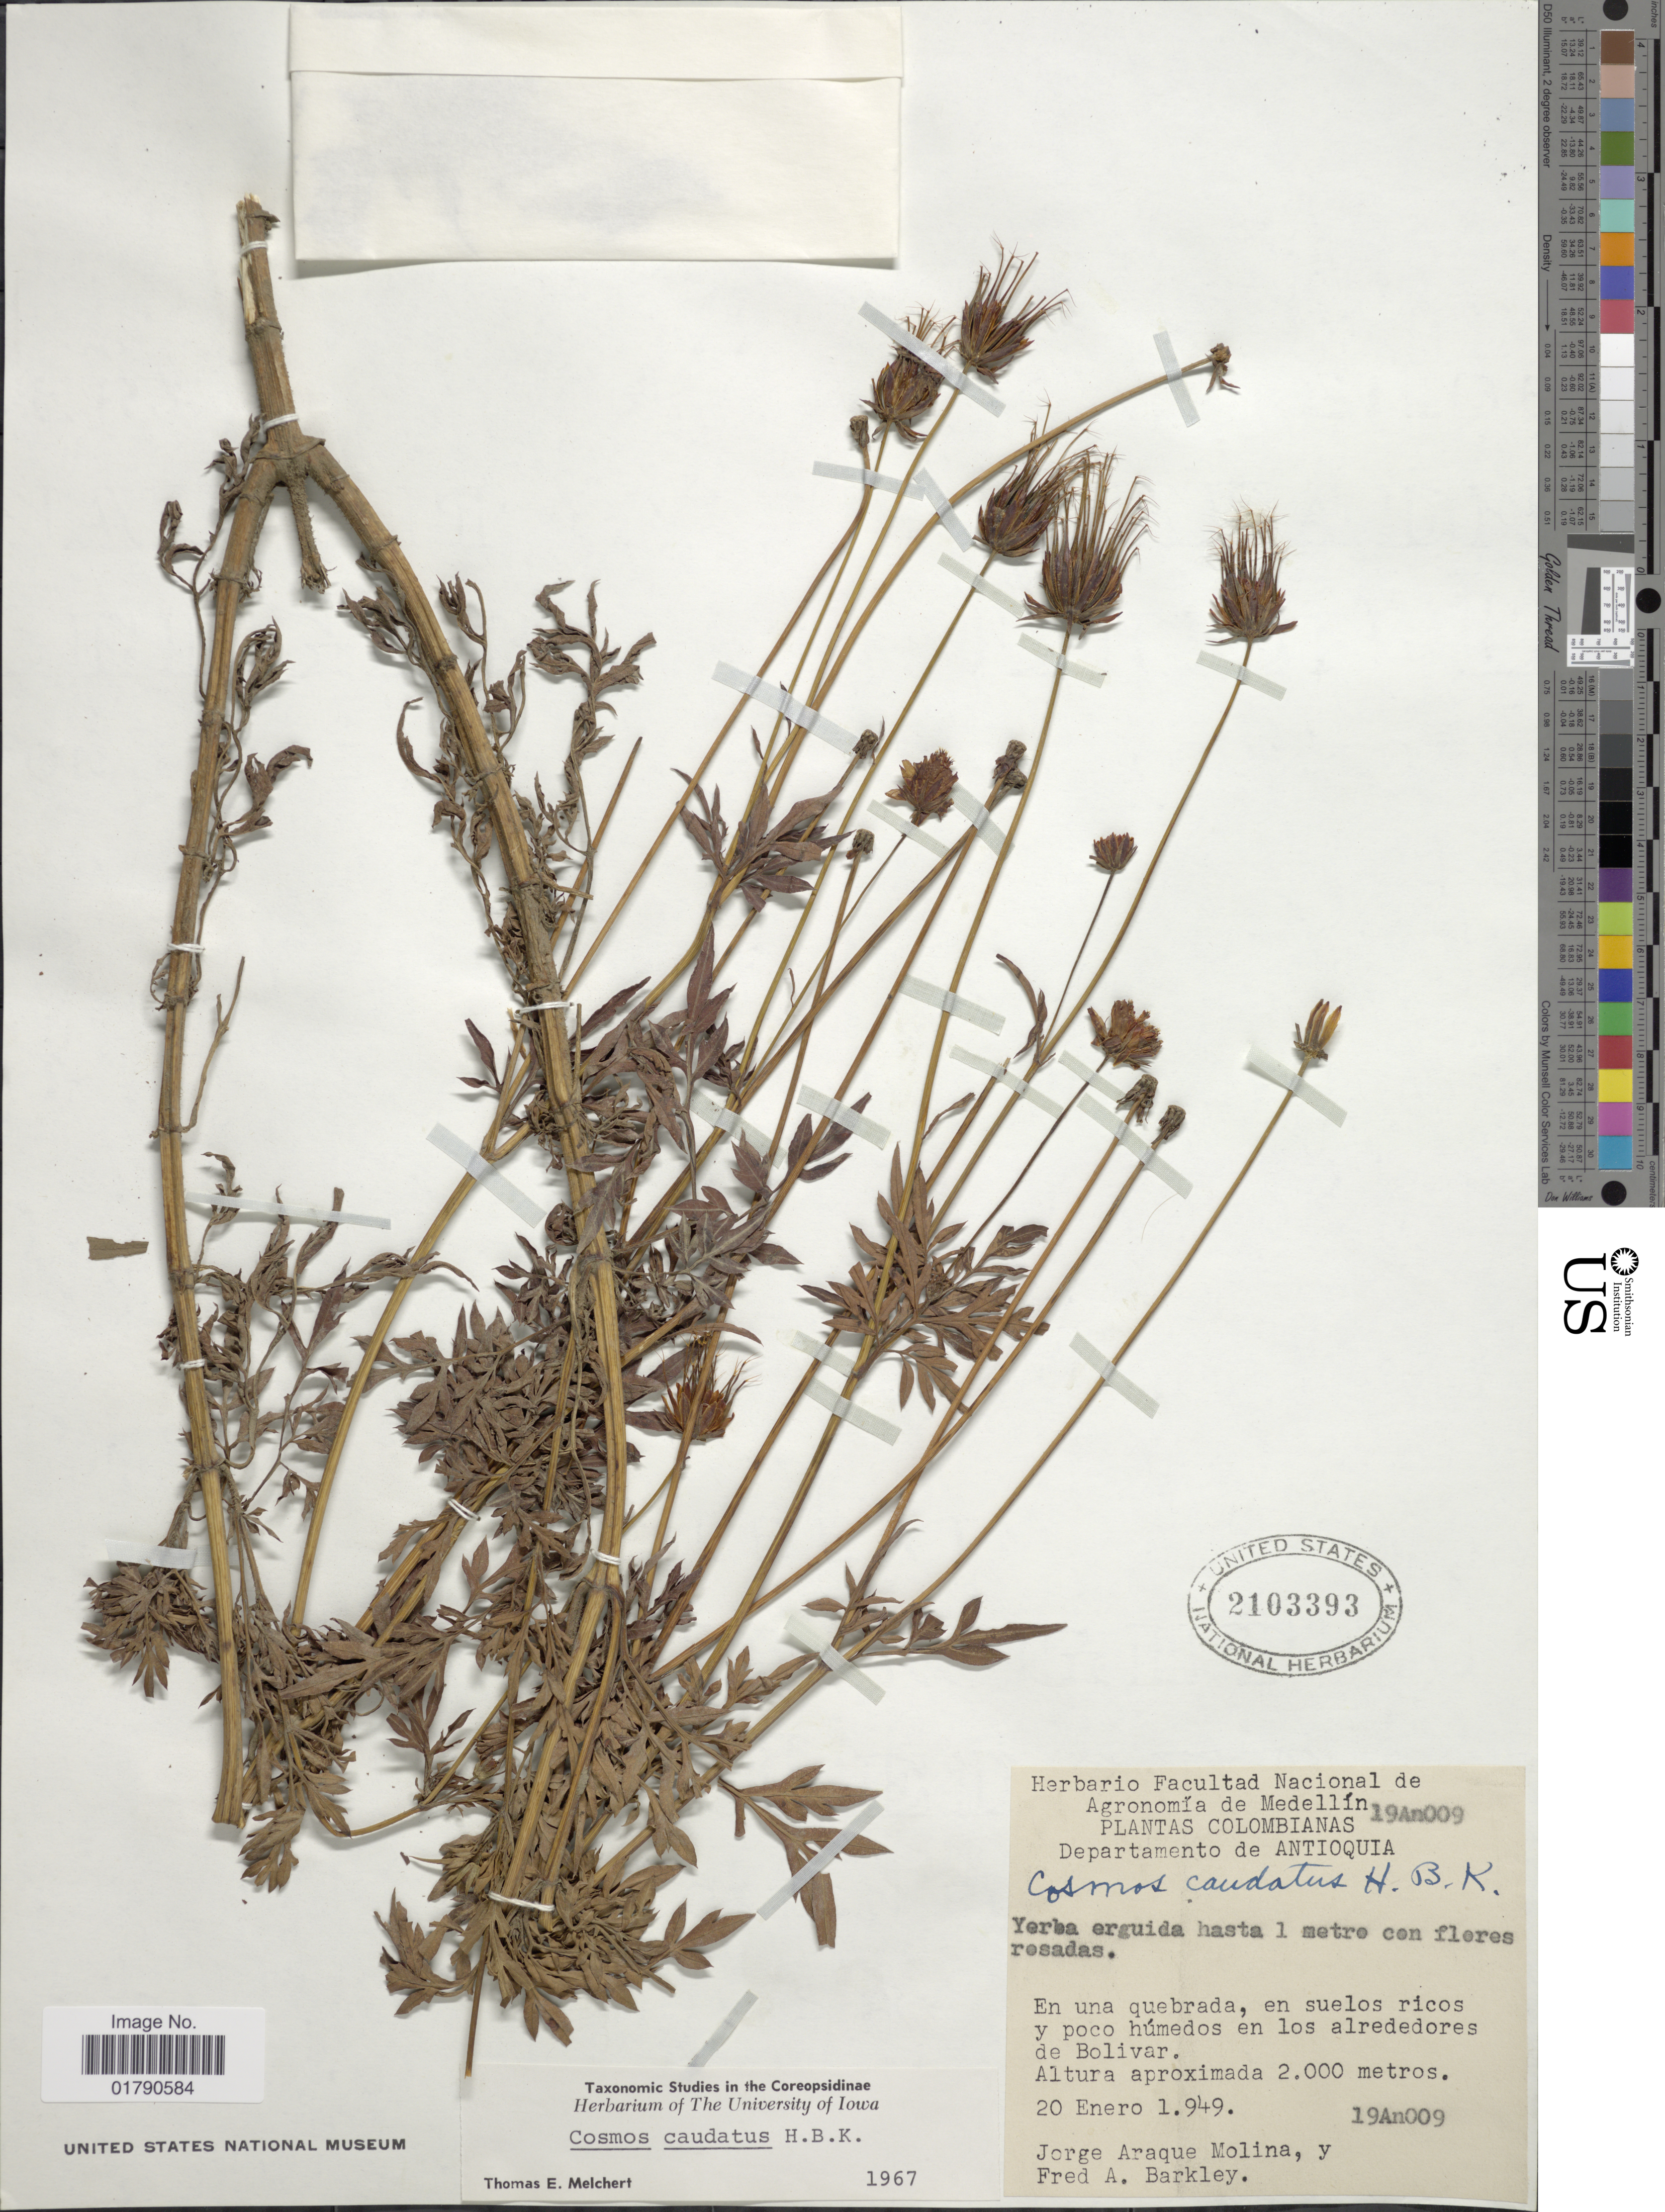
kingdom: Plantae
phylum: Tracheophyta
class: Magnoliopsida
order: Asterales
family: Asteraceae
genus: Cosmos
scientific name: Cosmos caudatus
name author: Kunth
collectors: J. A. Molina & F. A. Barkley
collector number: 19An009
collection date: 1949-01-20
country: Colombia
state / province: Antioquia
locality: En los alrededores de Bolivar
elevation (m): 2000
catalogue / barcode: US 2103393